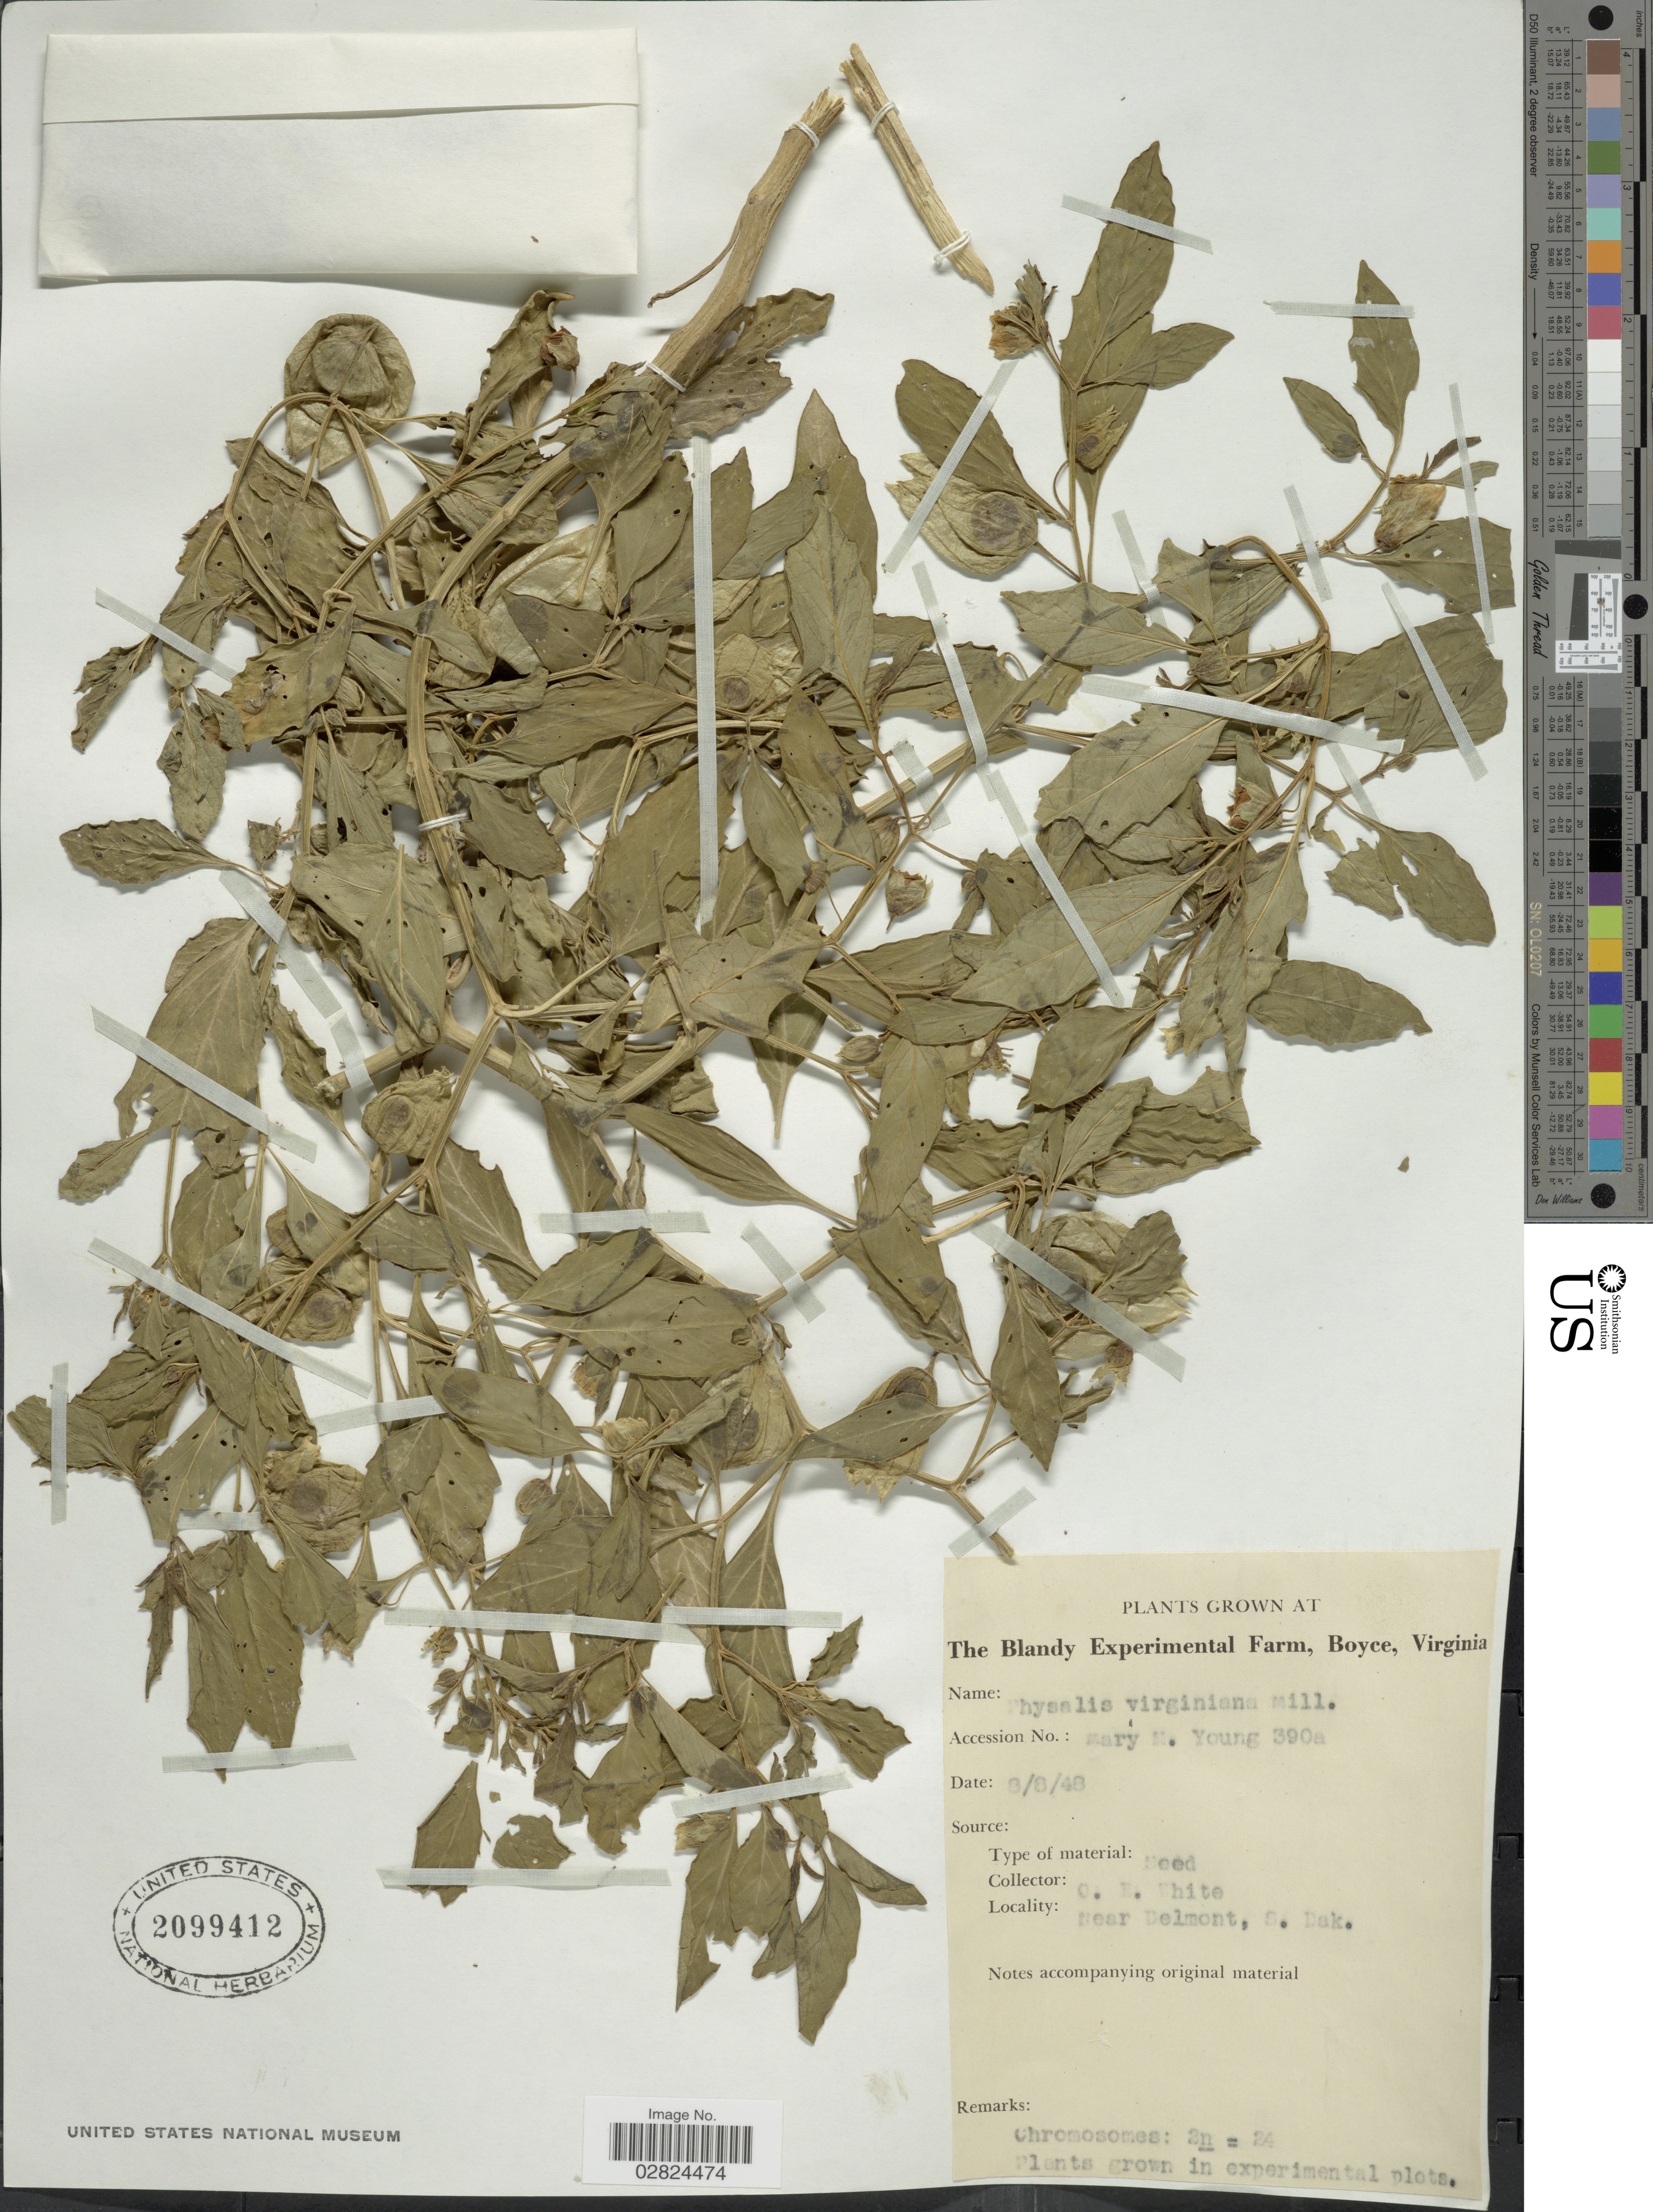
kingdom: Plantae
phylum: Tracheophyta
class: Magnoliopsida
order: Solanales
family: Solanaceae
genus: Physalis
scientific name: Physalis virginiana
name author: Mill.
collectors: M. Young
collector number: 390a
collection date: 1948-08-08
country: United States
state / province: Virginia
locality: The Blandy Experimental Farm, Boyce.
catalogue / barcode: US 2099412